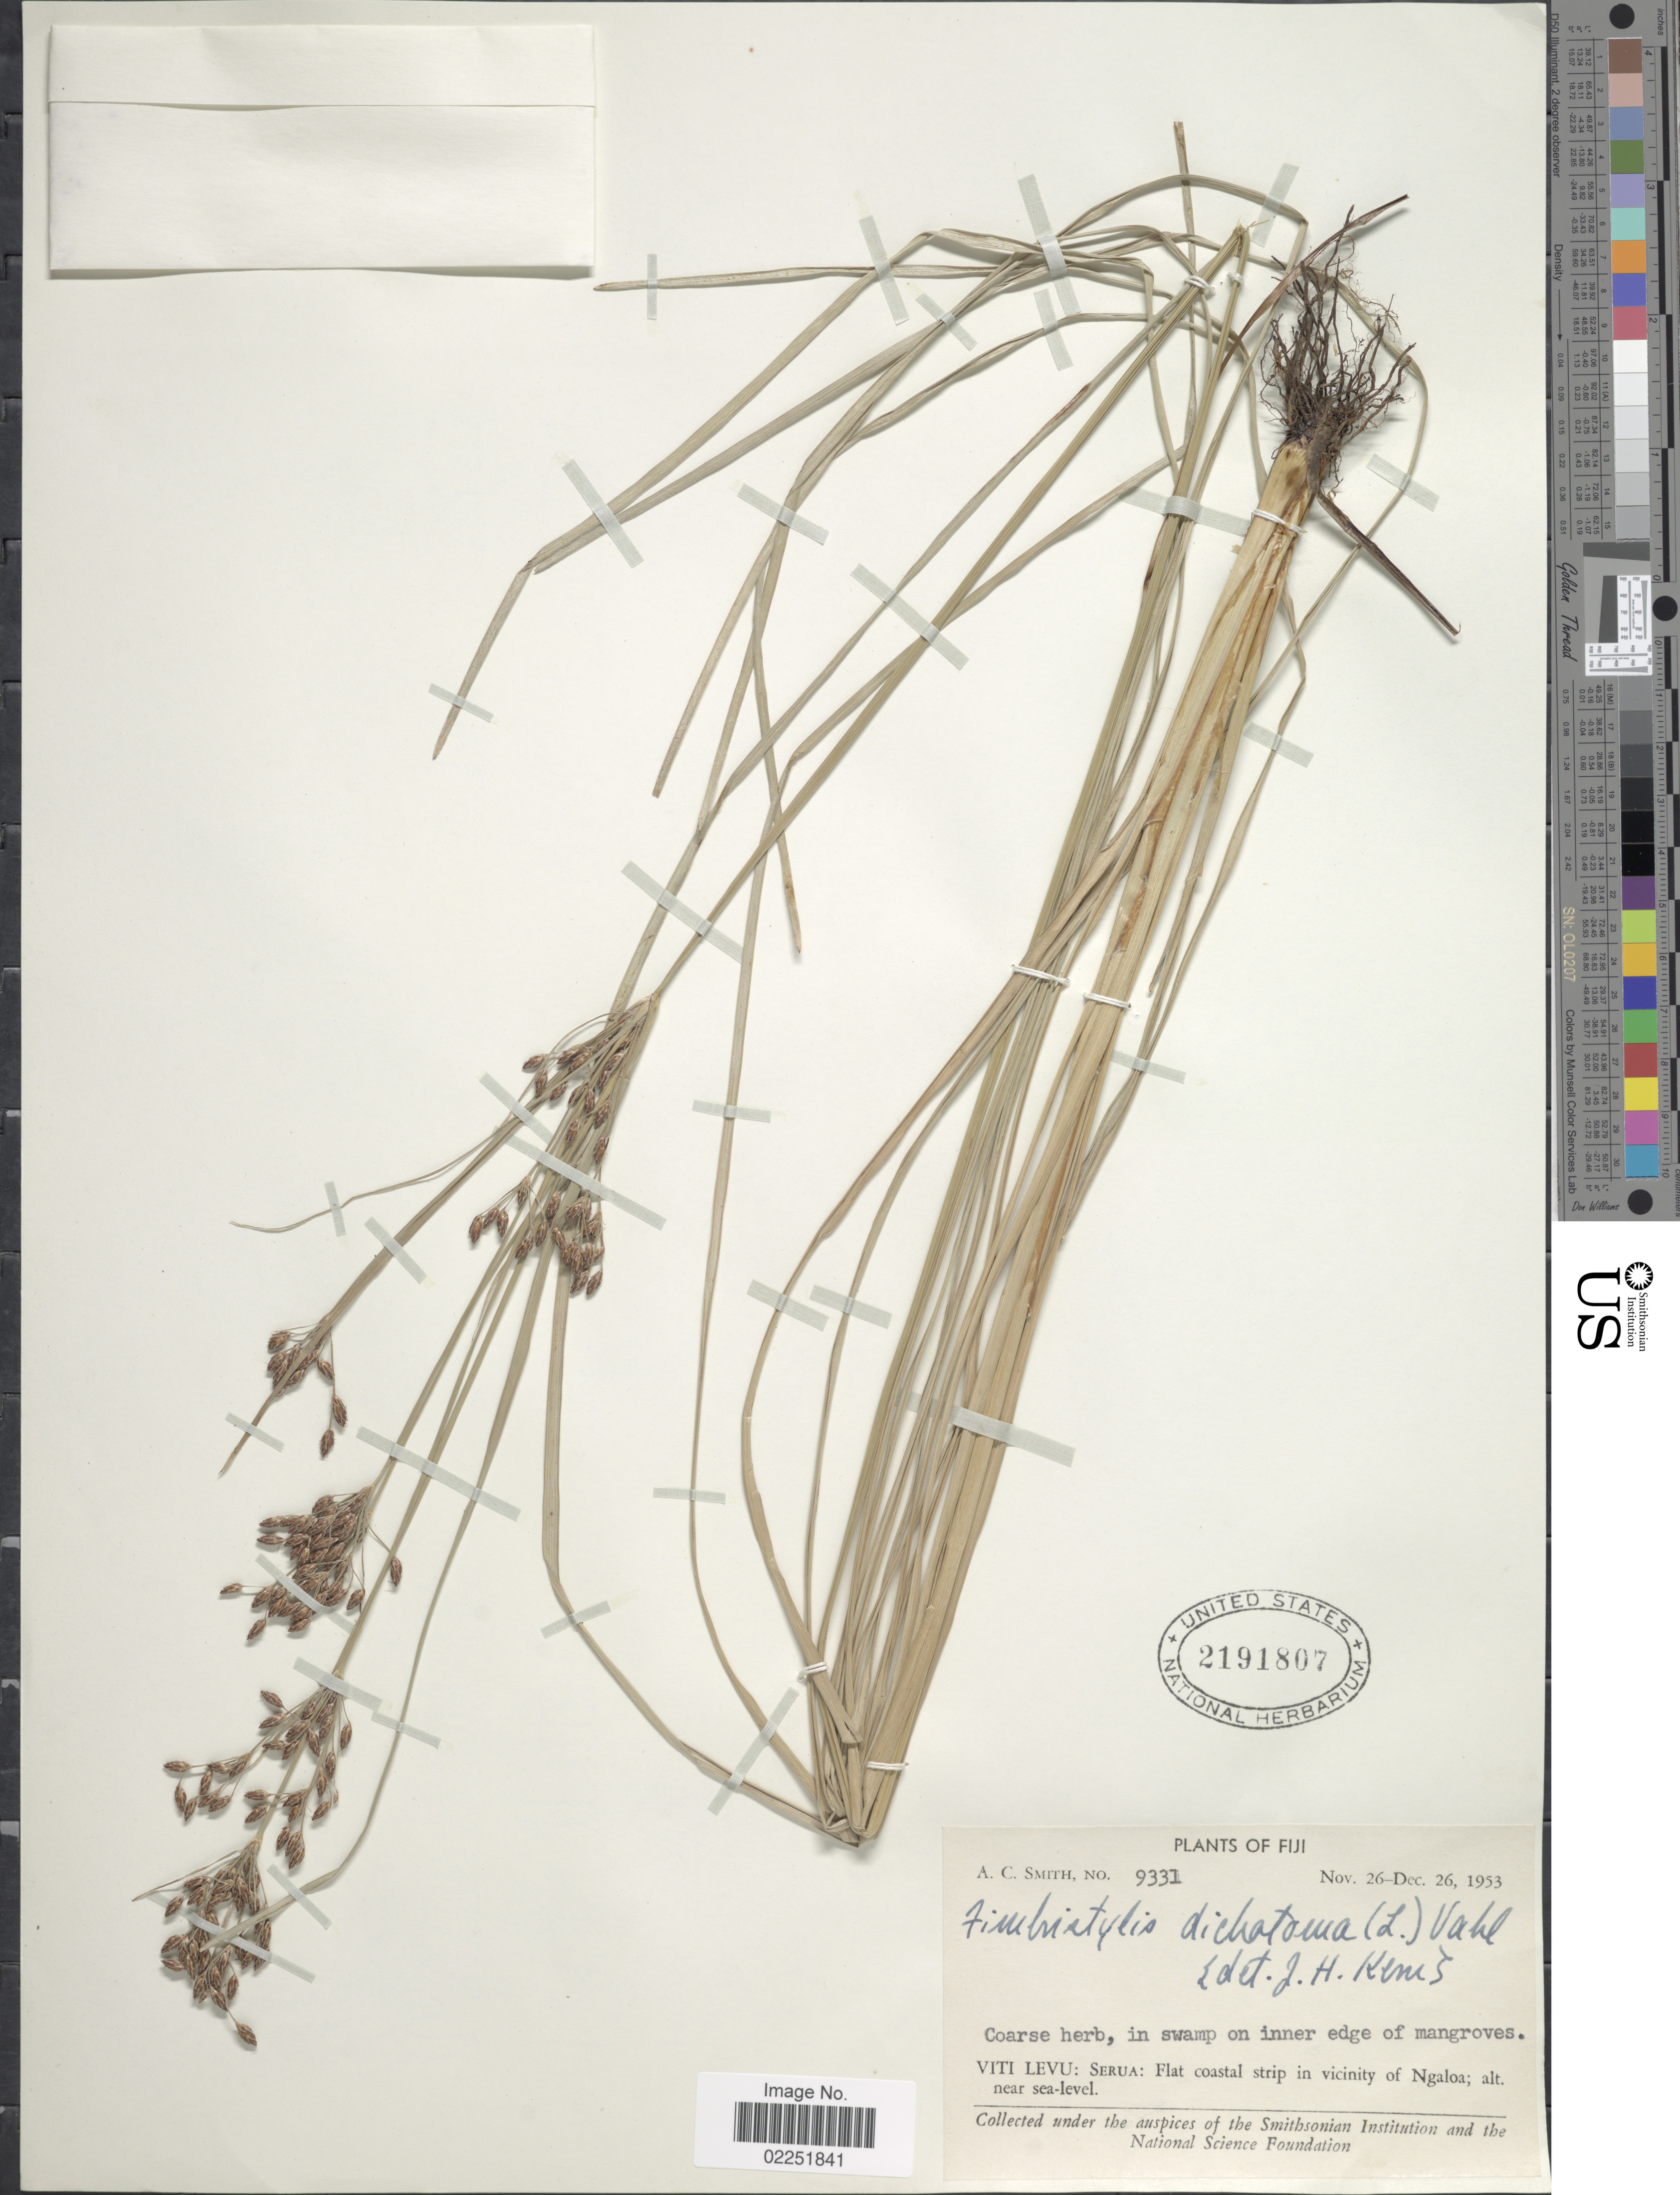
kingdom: Plantae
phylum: Tracheophyta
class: Liliopsida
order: Poales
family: Cyperaceae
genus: Fimbristylis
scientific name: Fimbristylis dichotoma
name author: (L.) Vahl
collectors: A. C. Smith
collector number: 9331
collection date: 1953-11-26/1953-12-26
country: Fiji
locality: Viti Levu: Serua: Flat coastal strip in vicinity of Ngaloa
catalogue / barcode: US 2191807